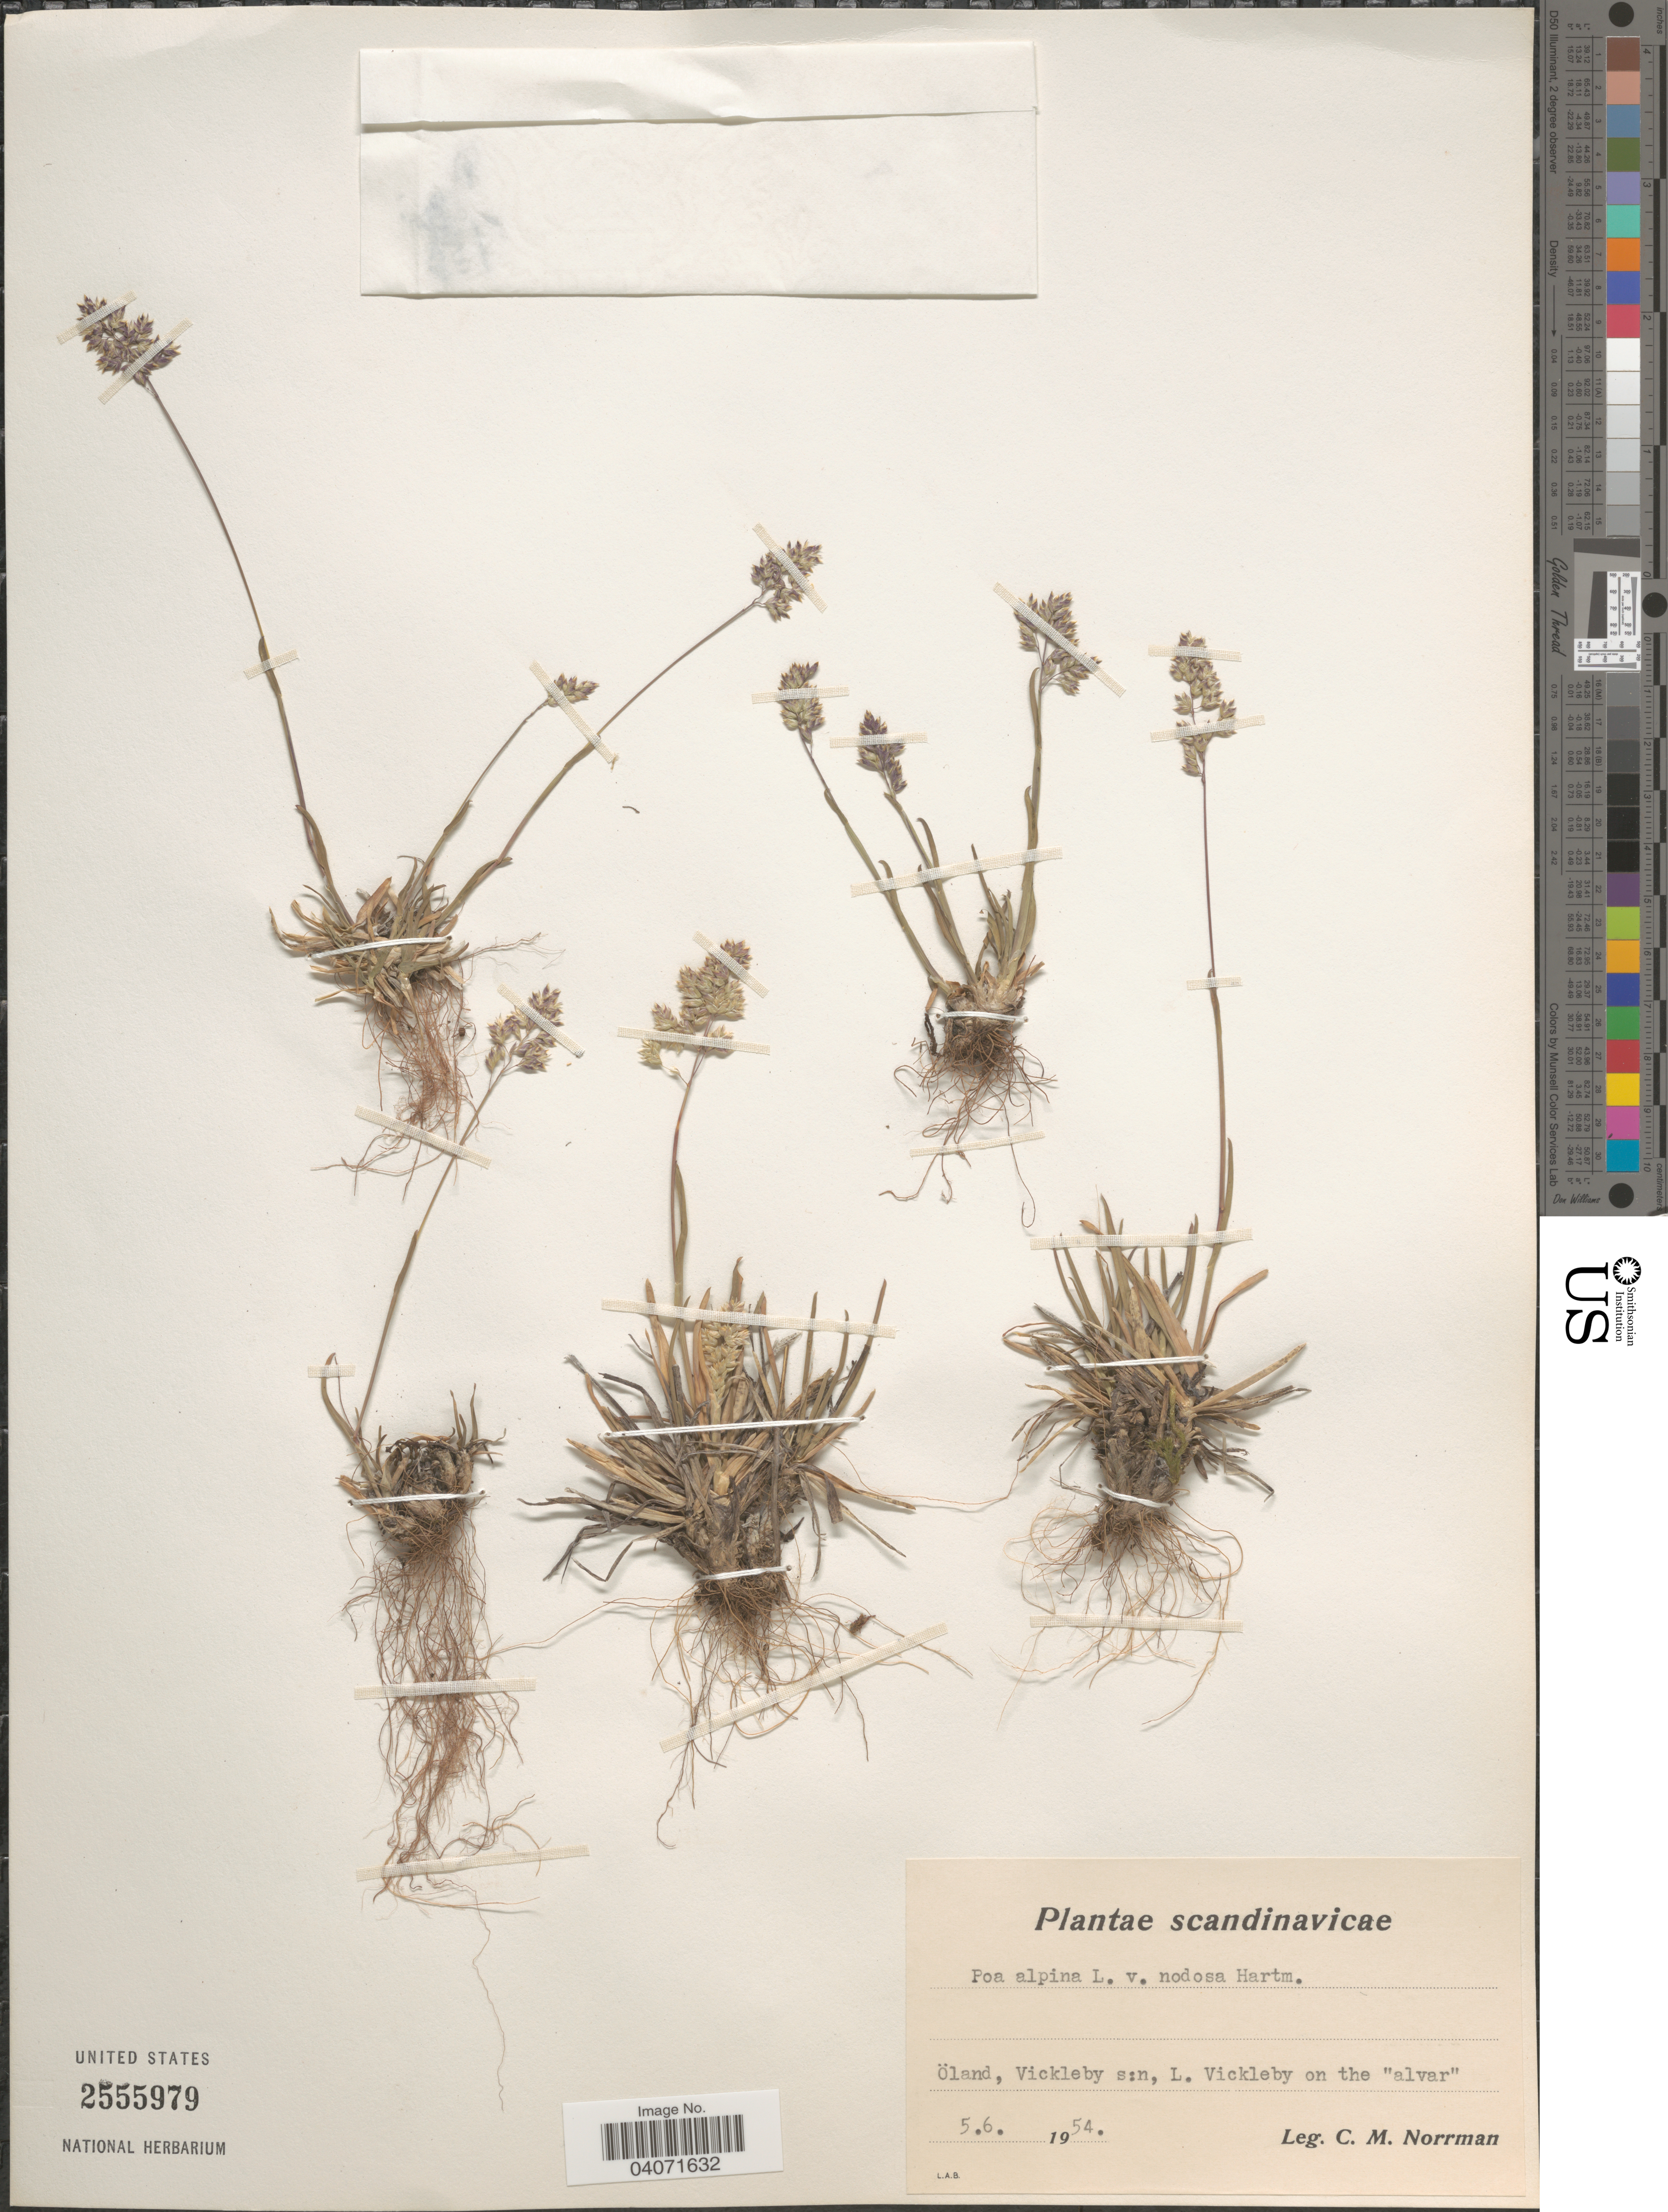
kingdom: Plantae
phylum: Tracheophyta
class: Liliopsida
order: Poales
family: Poaceae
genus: Poa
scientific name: Poa alpina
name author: L.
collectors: C. Norrman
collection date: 1954-06-05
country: Sweden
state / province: Kalmar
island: Oland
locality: Scandinavicæ. Öland, Vickleby s:n, L. Vickleby on the "alvar".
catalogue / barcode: US 2555979